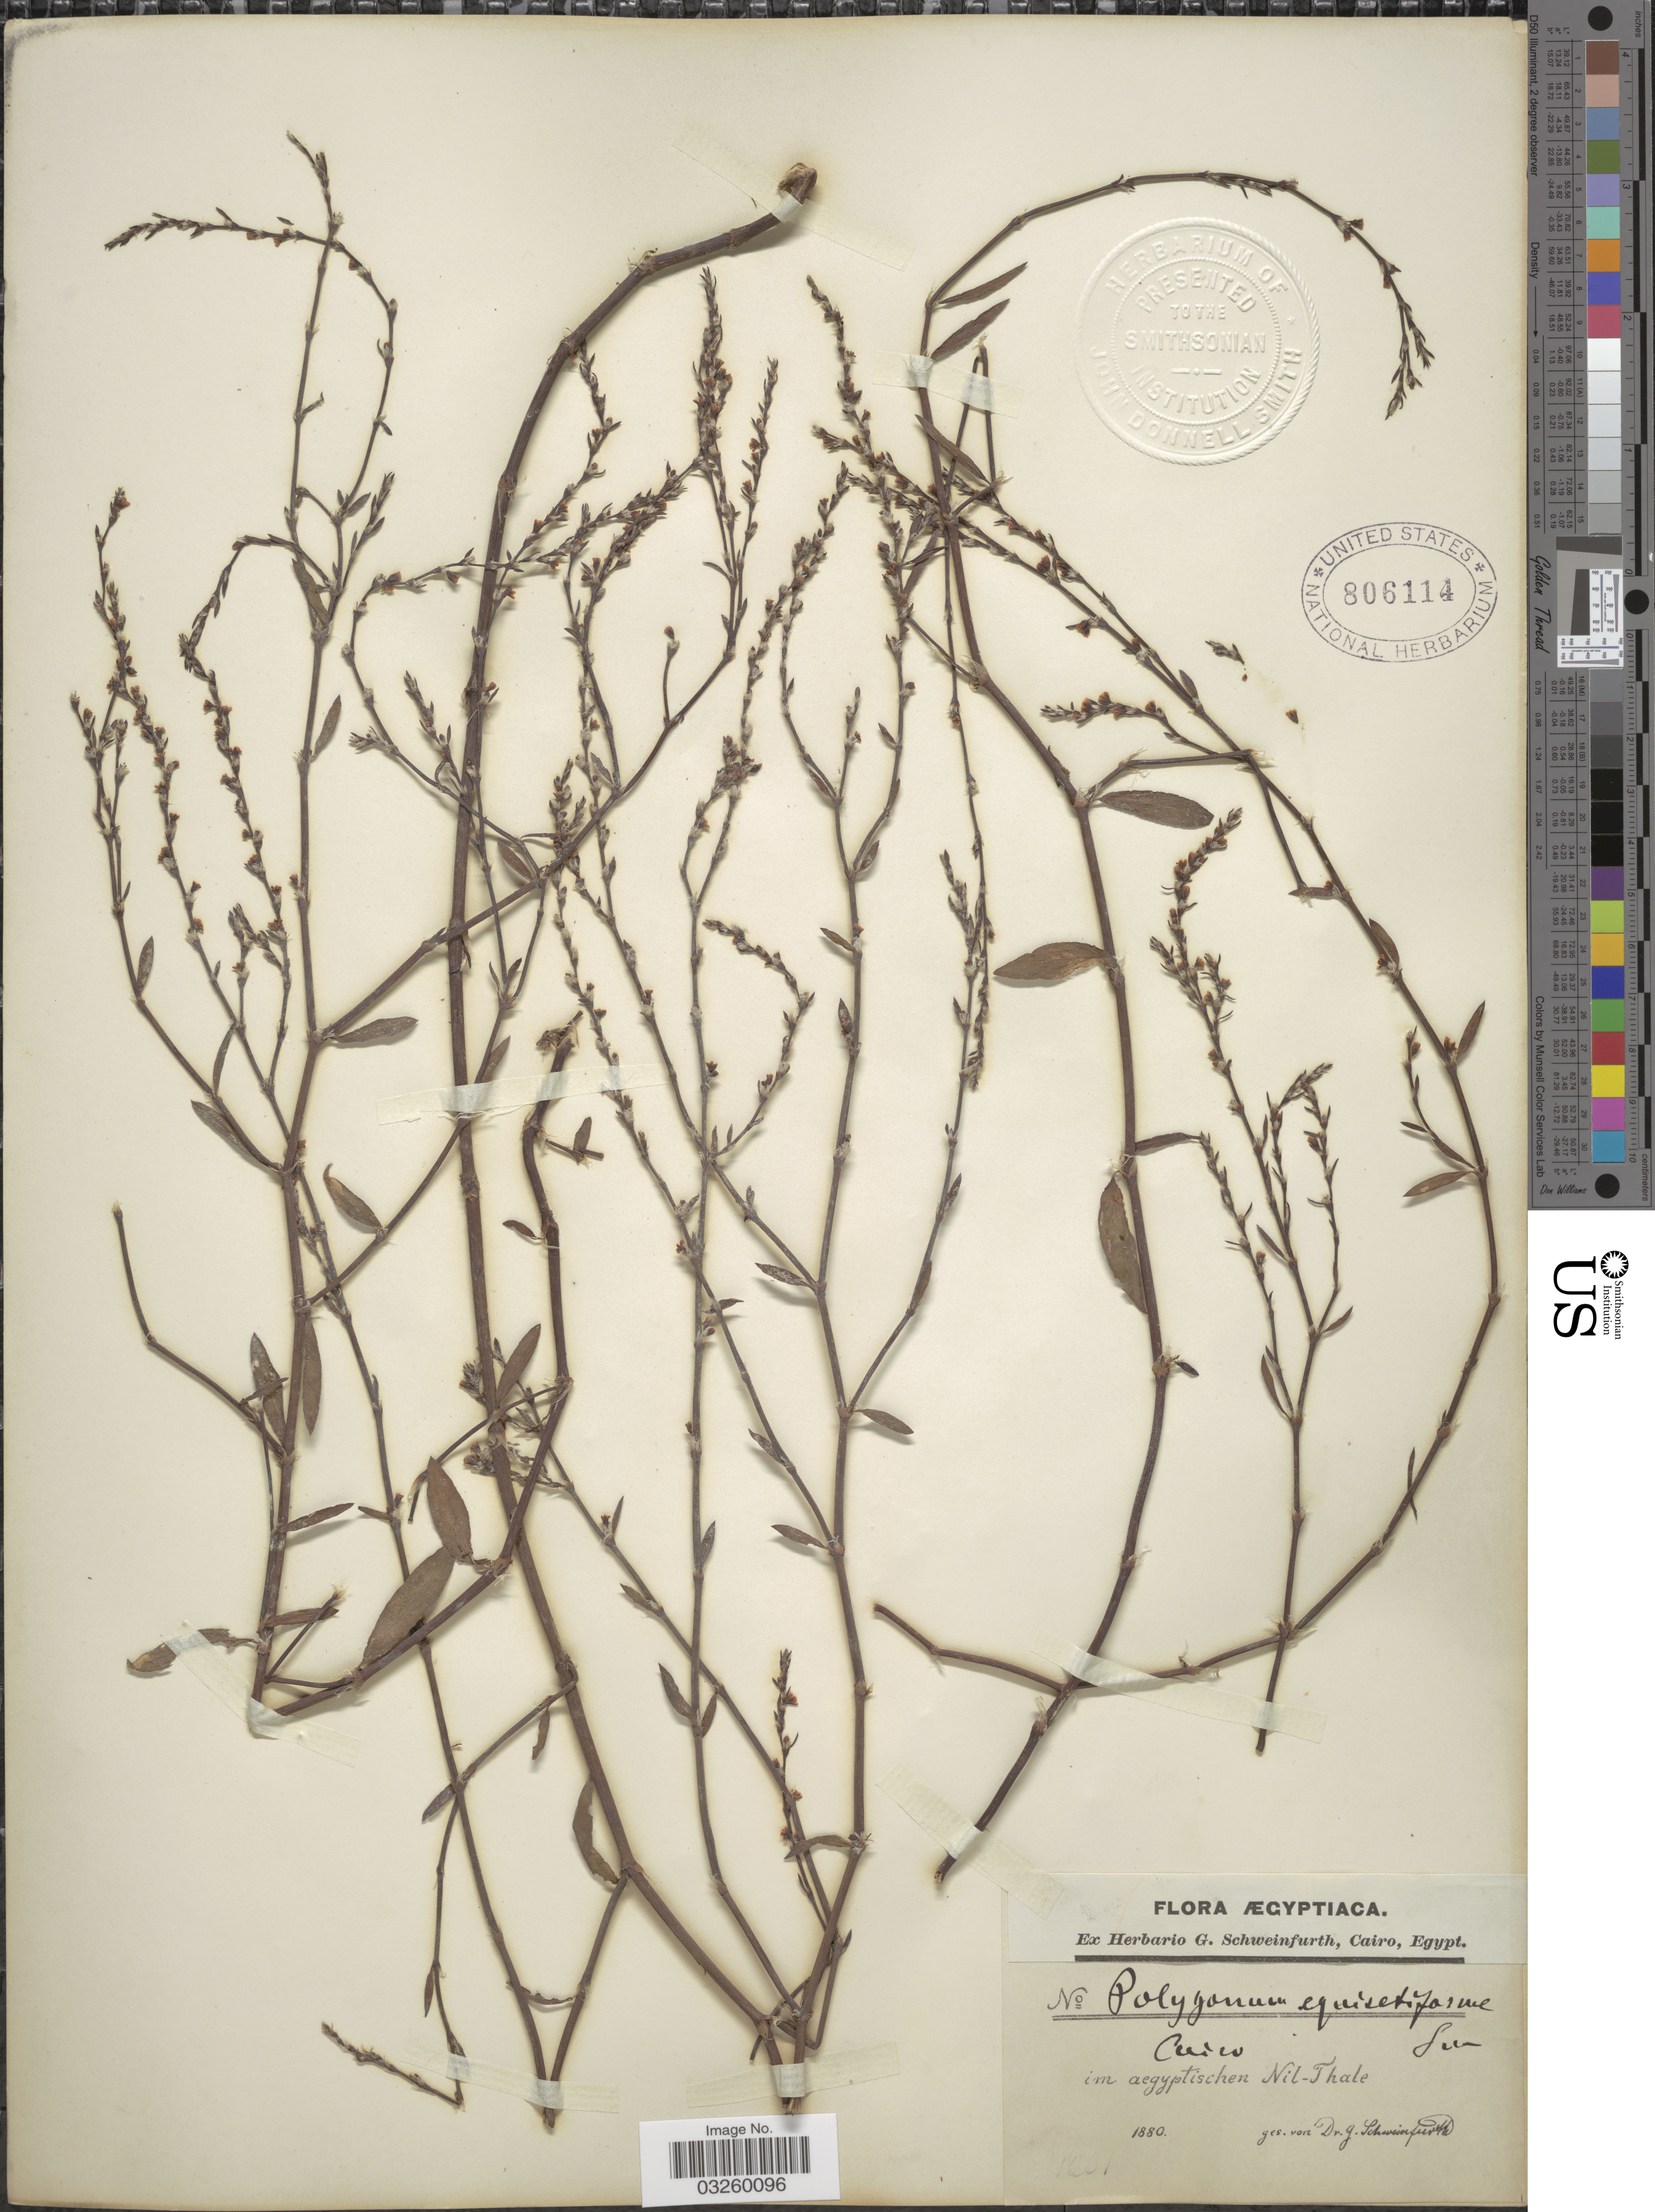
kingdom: Plantae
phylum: Tracheophyta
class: Magnoliopsida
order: Caryophyllales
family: Polygonaceae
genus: Polygonum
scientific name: Polygonum equisetiforme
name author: Sm.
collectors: G. A. Schweinfurth (herbarium)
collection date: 1880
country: Egypt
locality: Cairo. Im aegyptischen Nil-Thale.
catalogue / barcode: US 806114